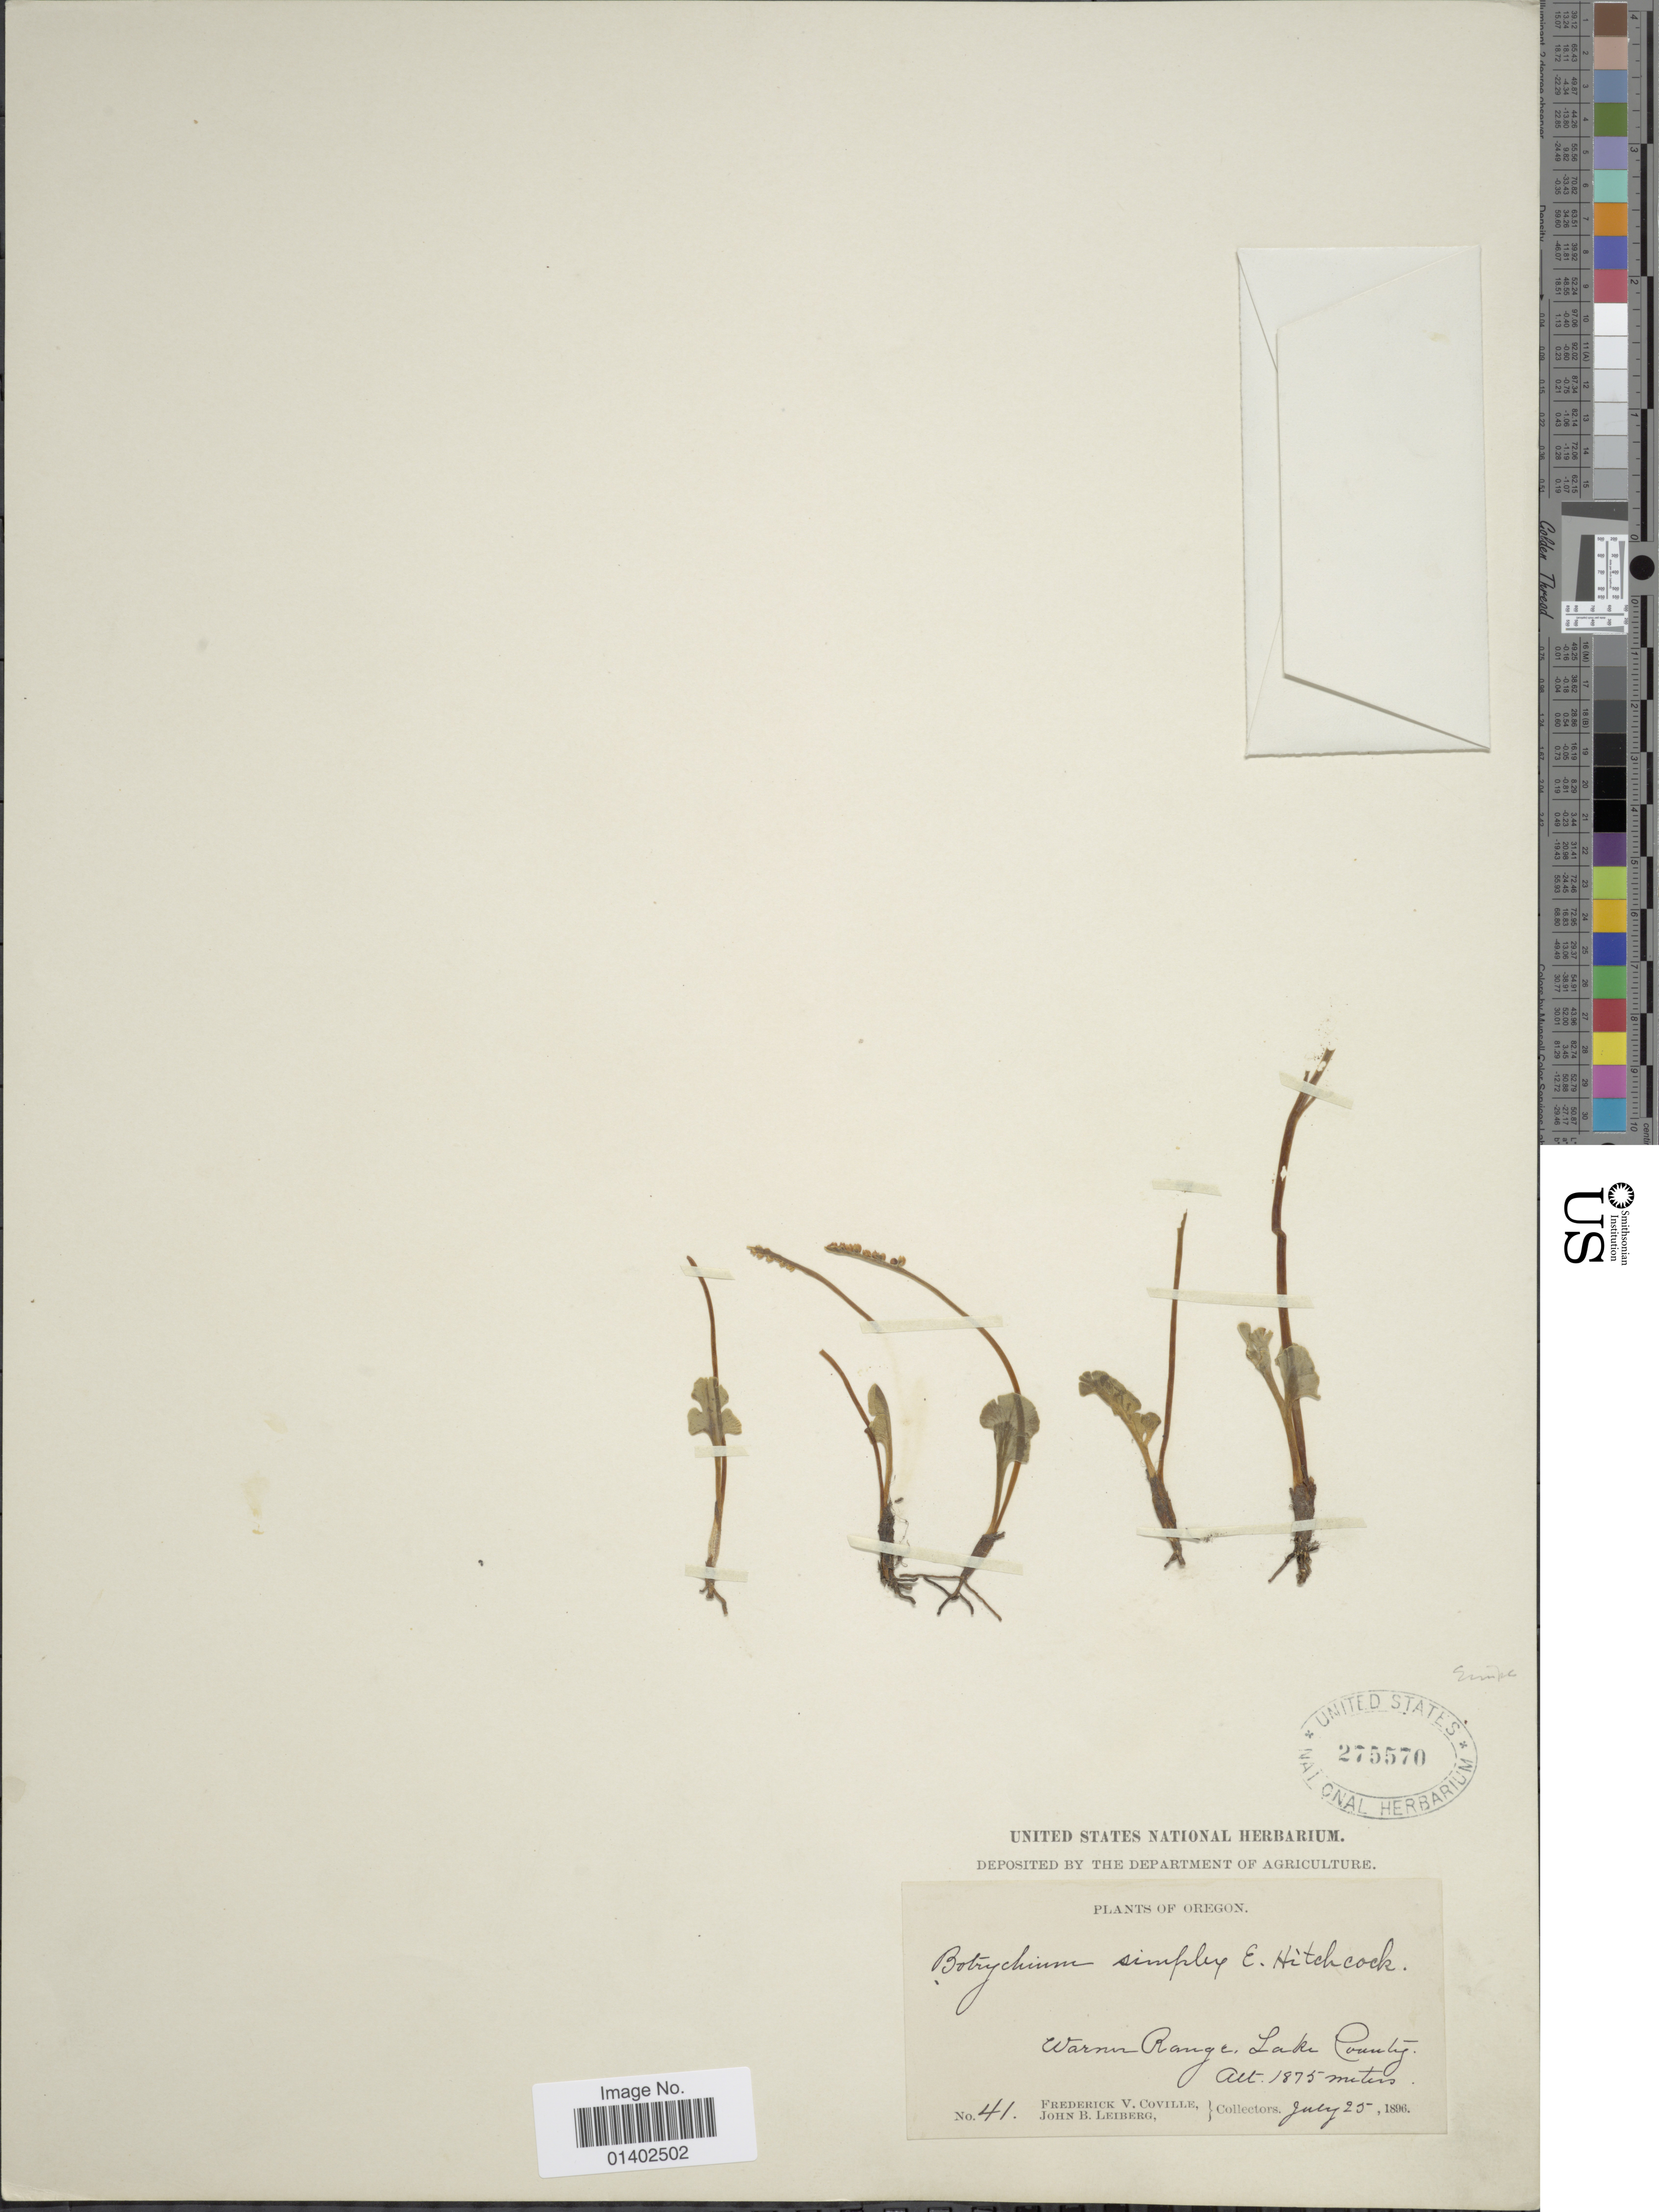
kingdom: Plantae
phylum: Tracheophyta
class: Polypodiopsida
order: Ophioglossales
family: Ophioglossaceae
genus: Botrychium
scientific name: Botrychium simplex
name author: E. Hitchc.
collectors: F. V. Coville & J. B. Leiberg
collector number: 41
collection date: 1896-07-25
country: United States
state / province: Oregon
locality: Warm Range, Lake County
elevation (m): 1875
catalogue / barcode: US 275570